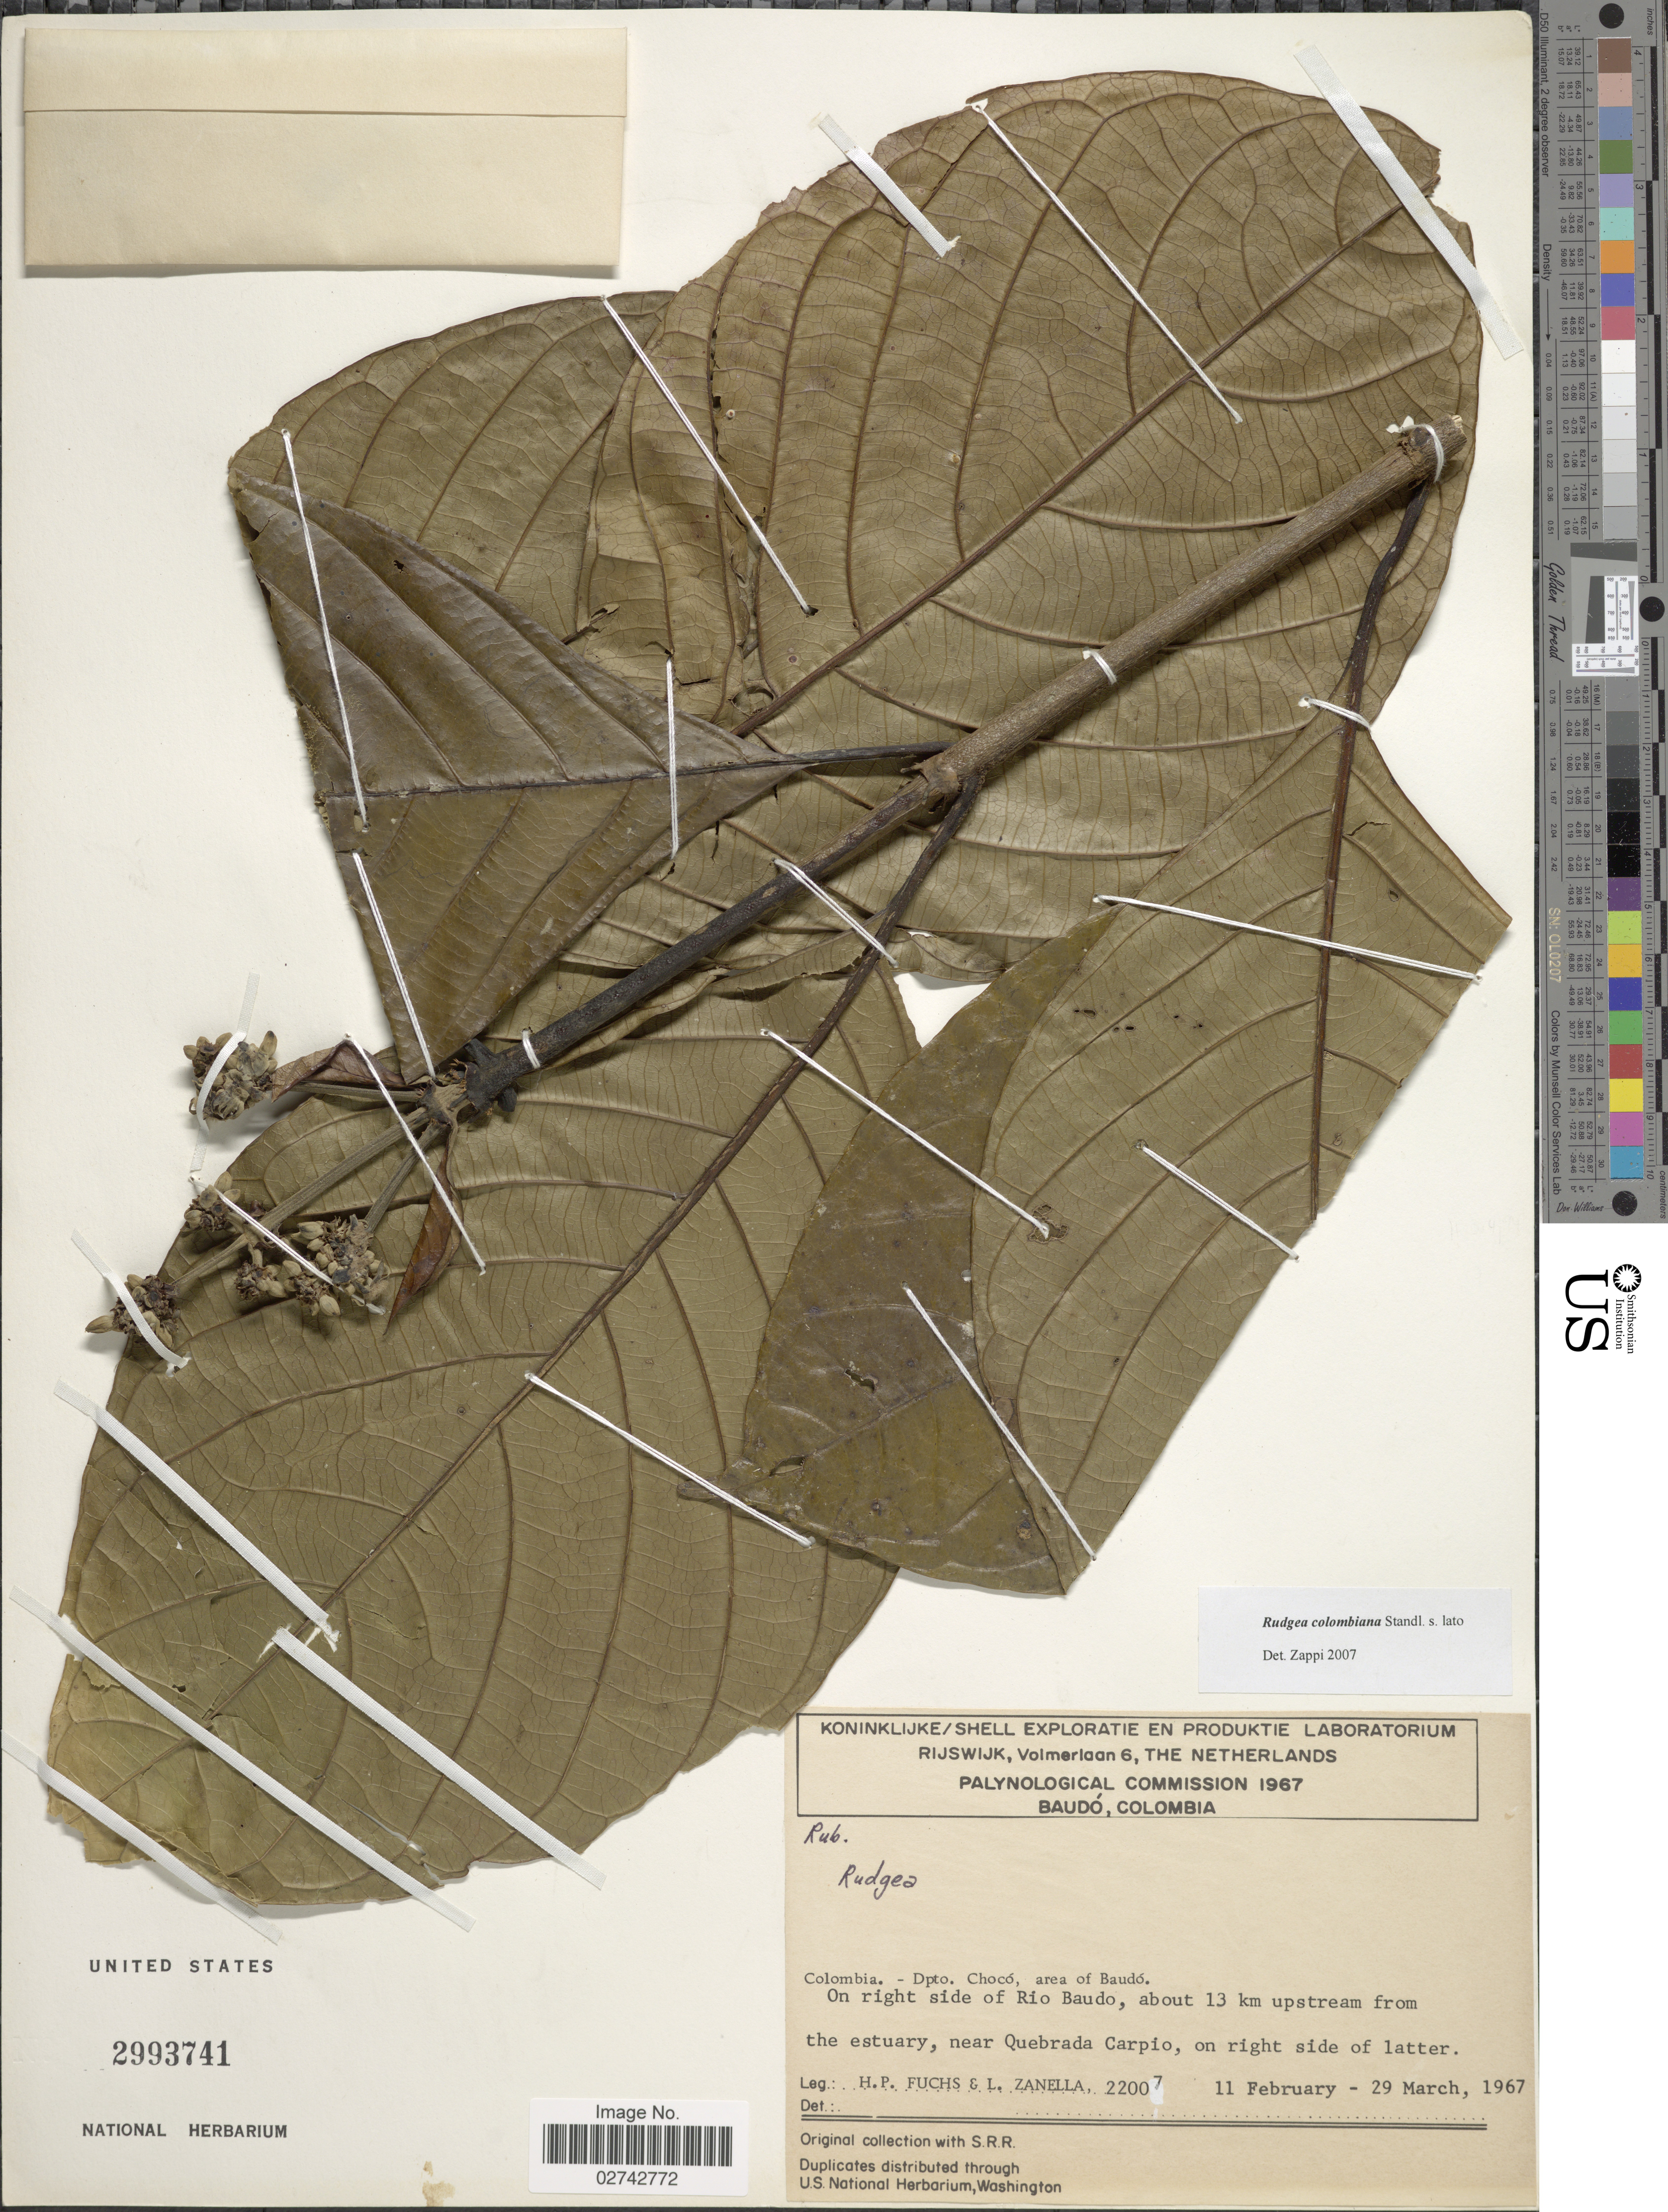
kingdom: Plantae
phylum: Tracheophyta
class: Magnoliopsida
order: Gentianales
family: Rubiaceae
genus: Rudgea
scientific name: Rudgea colombiana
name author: Standl.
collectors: H. P. Fuchs & L. Zanella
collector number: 22007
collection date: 1967-02-11/1967-03-29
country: Colombia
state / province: Chocó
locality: Area of Baudo, on right side of Rio Baudo, about 13 km upstream from the estuary, near Quebrada Carpio, on right side of latter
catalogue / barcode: US 2993741